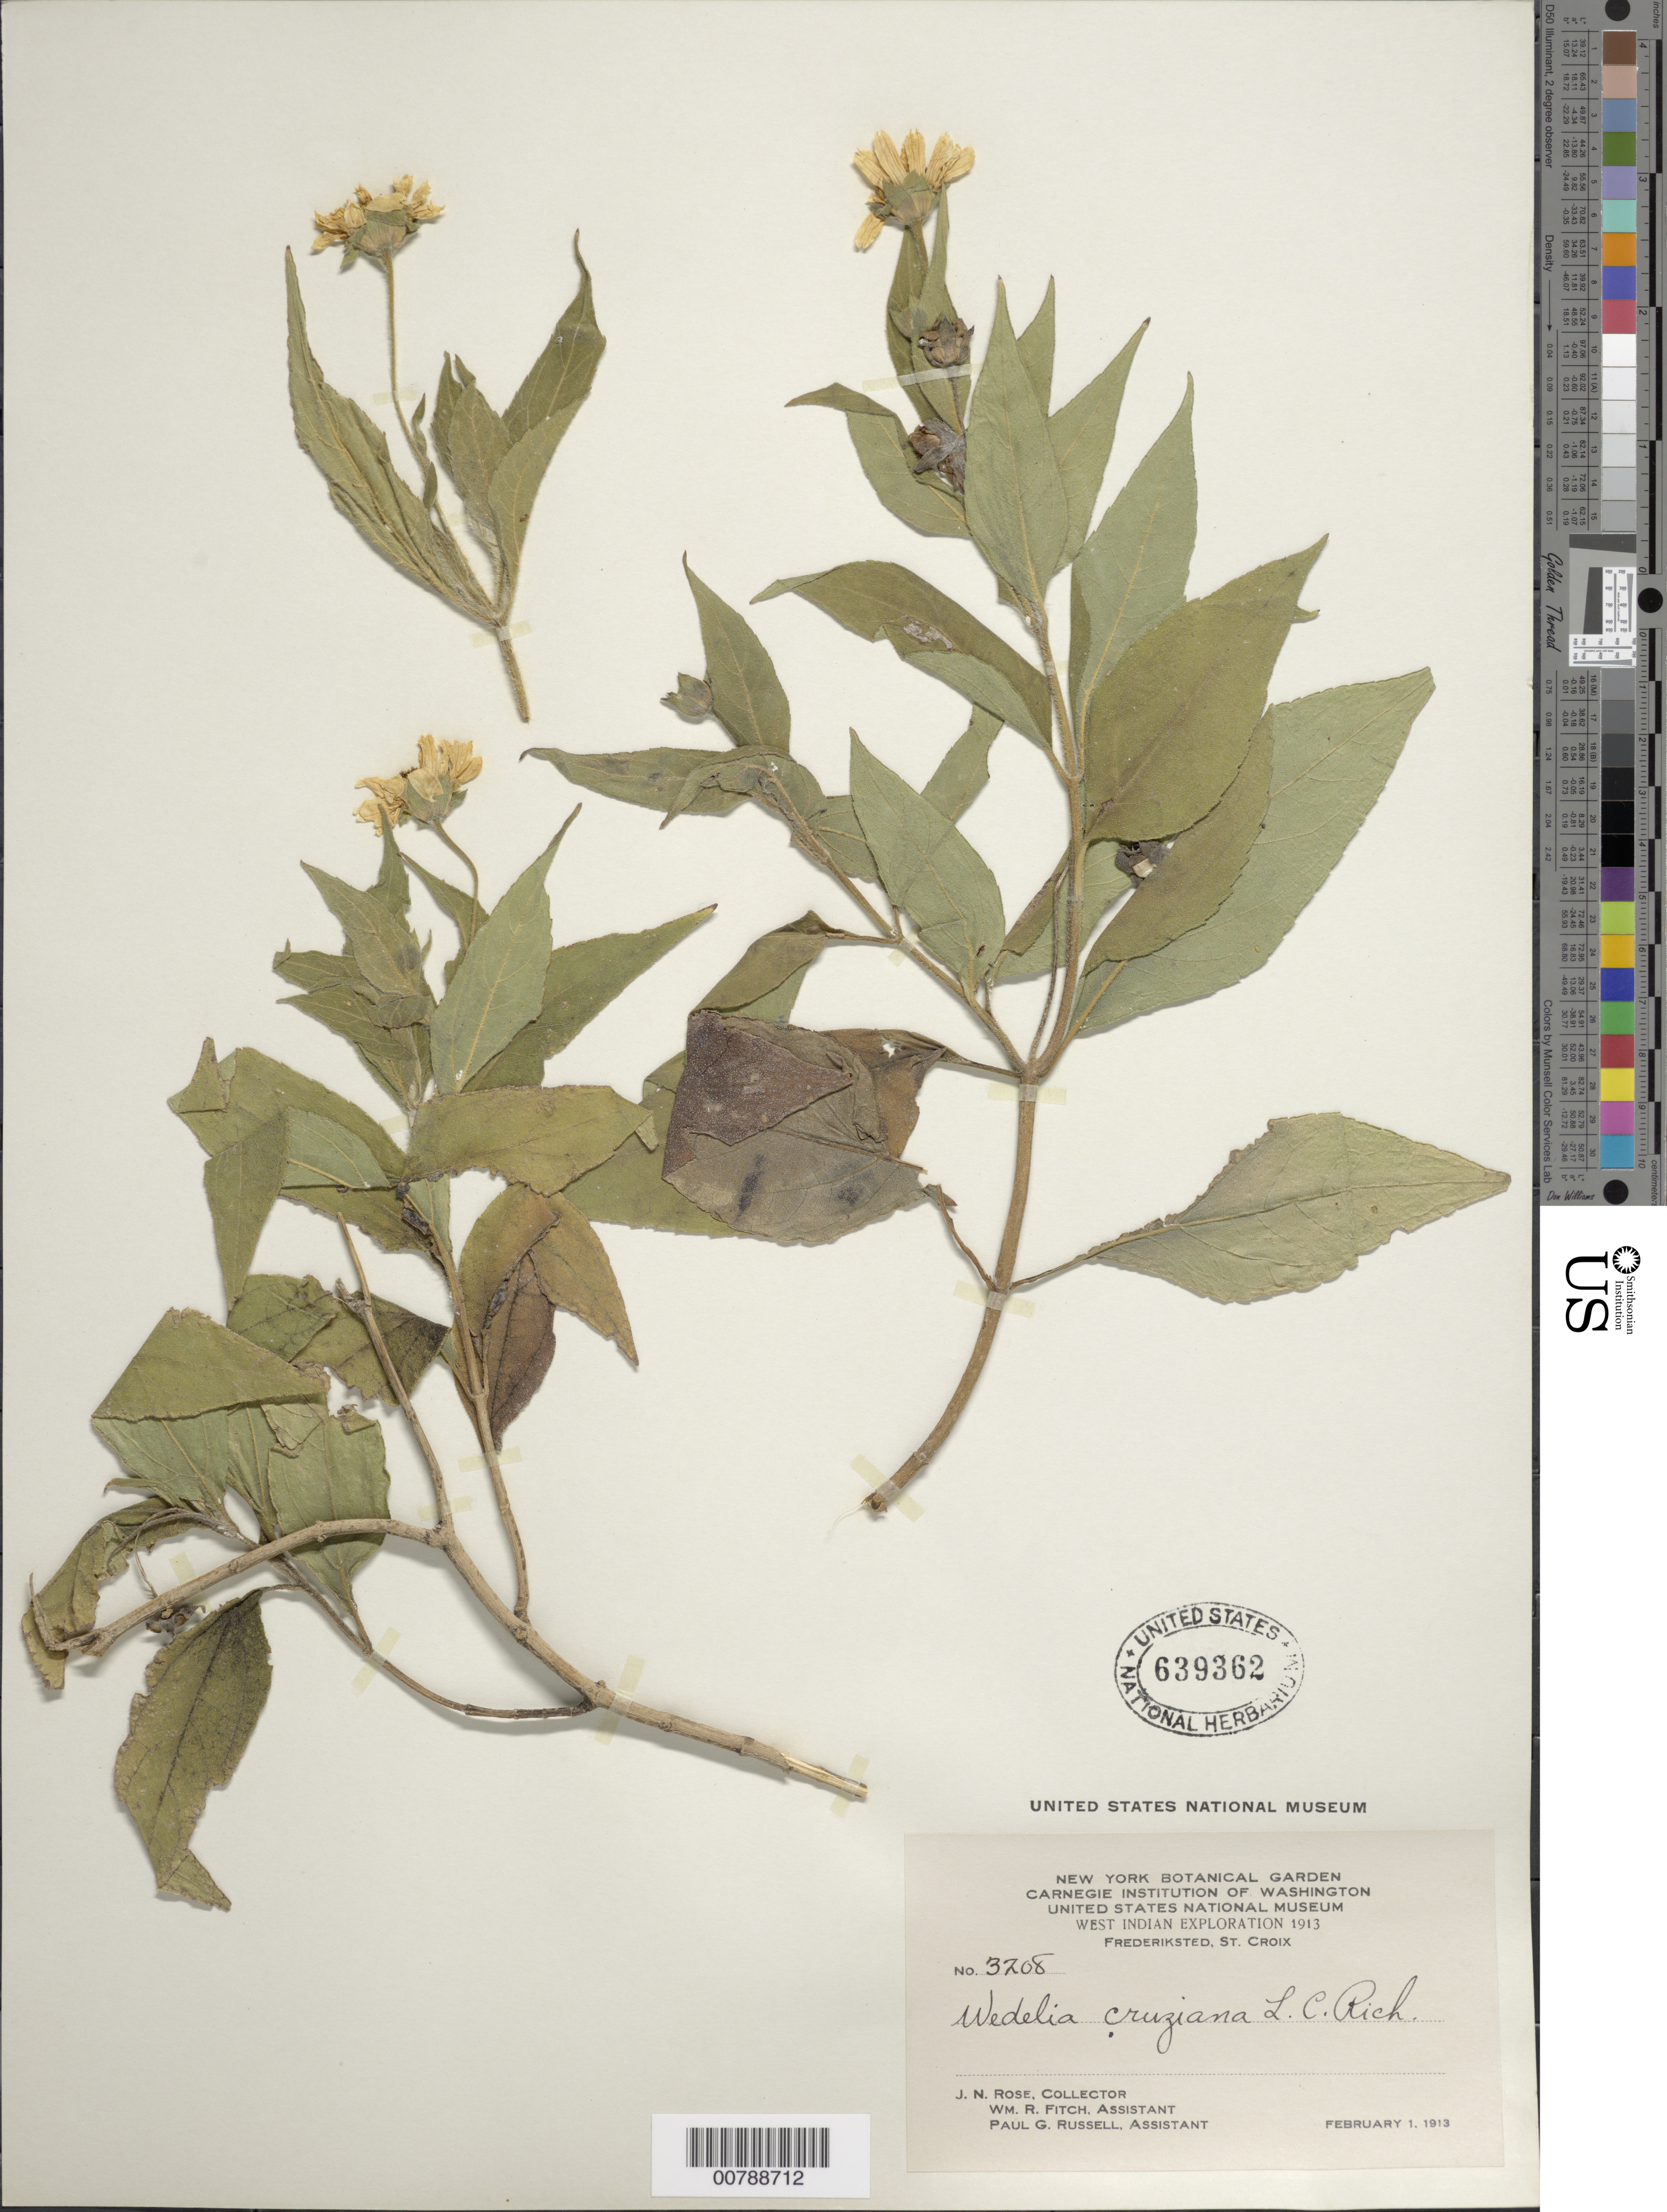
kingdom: Plantae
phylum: Tracheophyta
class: Magnoliopsida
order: Asterales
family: Asteraceae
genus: Wedelia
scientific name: Wedelia calycina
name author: Rich.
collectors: J. N. Rose, W. R. Fitch & P. G. Russell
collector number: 3208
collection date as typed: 01 Feb 1913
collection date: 1913-02-01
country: U.S. Virgin Islands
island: St. Croix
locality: Fredericksted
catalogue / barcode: US 639362